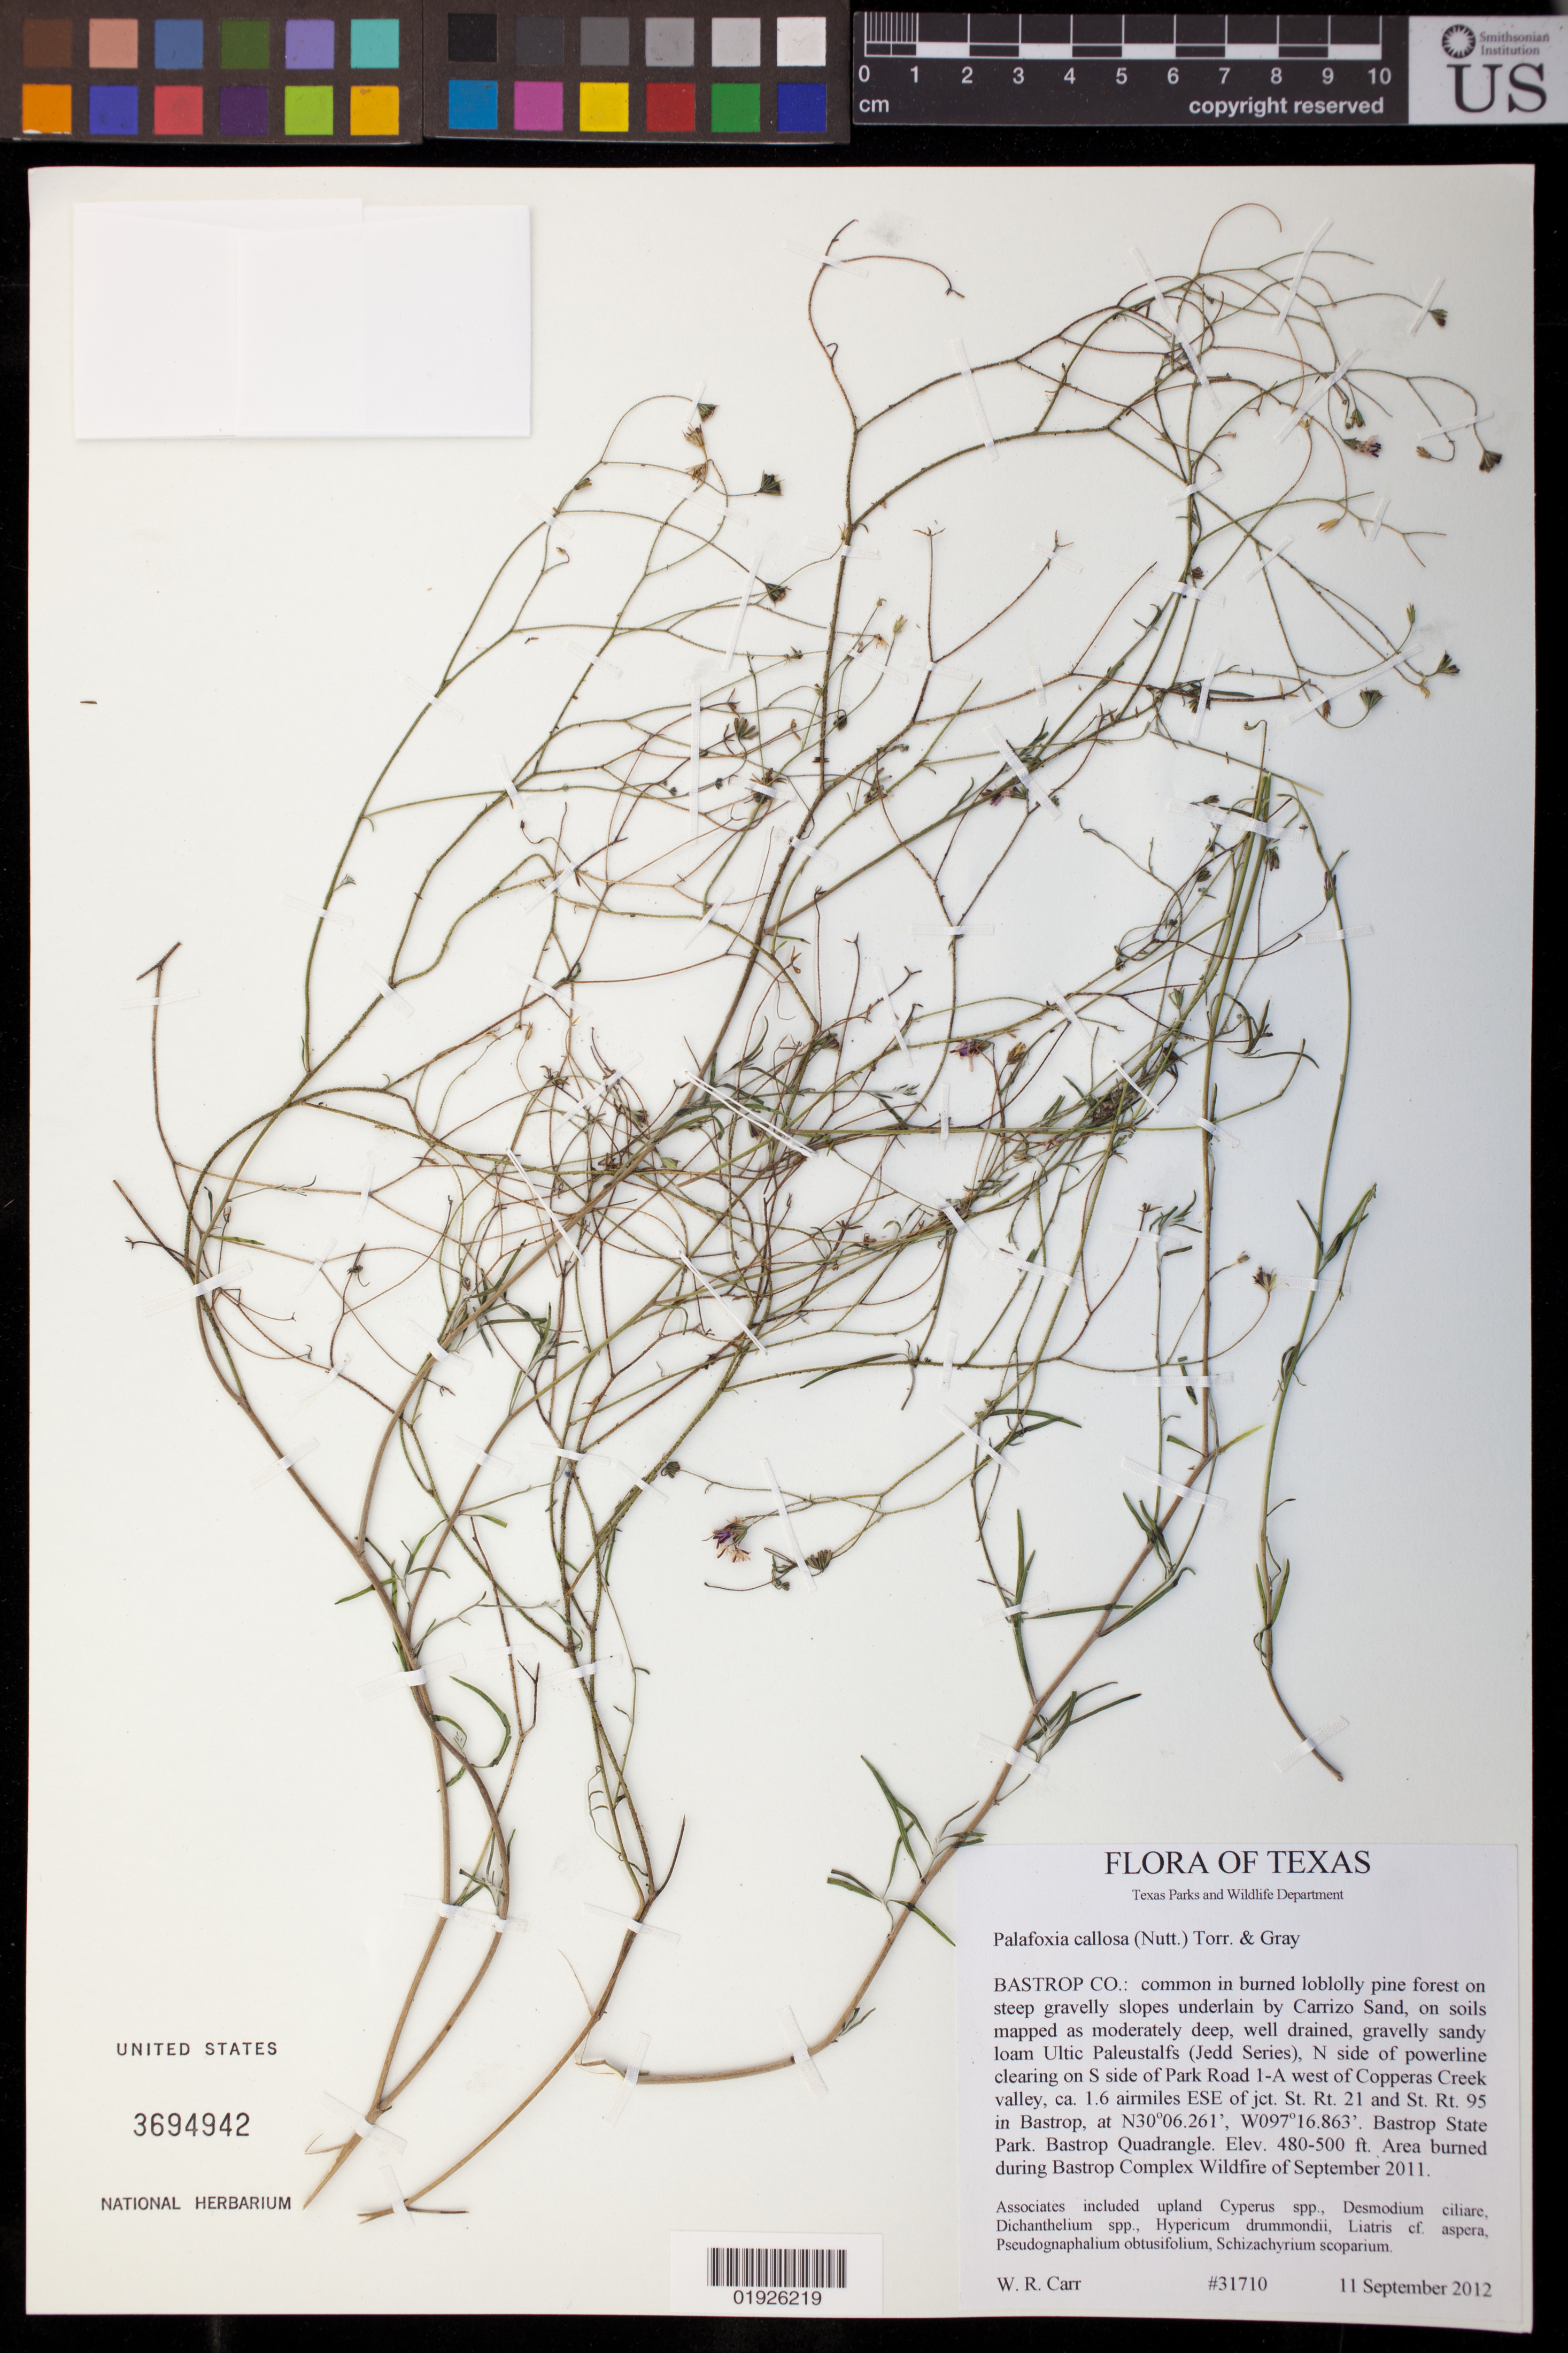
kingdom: Plantae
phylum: Tracheophyta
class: Magnoliopsida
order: Asterales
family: Asteraceae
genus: Palafoxia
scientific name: Palafoxia callosa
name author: (Nutt.) Torr. & A. Gray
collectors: W. Carr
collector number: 31710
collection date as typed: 11 September 2012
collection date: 2012-09-11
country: United States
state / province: Texas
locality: Bastrop Co.: N side of powerline clearing on S side of Park Road 1-A west of Copperas Creek valley, ca. 1.6 airmiles ESE of jct. St. Rt. 21 and St. Rt. 95 in Bastrop. Bastrop State Park. Bastrop Quadrangle.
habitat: Area burned during Bastrop Complex Wildfire of September 2011.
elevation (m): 146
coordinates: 30 06.261 N, 097 16.863 W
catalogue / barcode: US 3694942